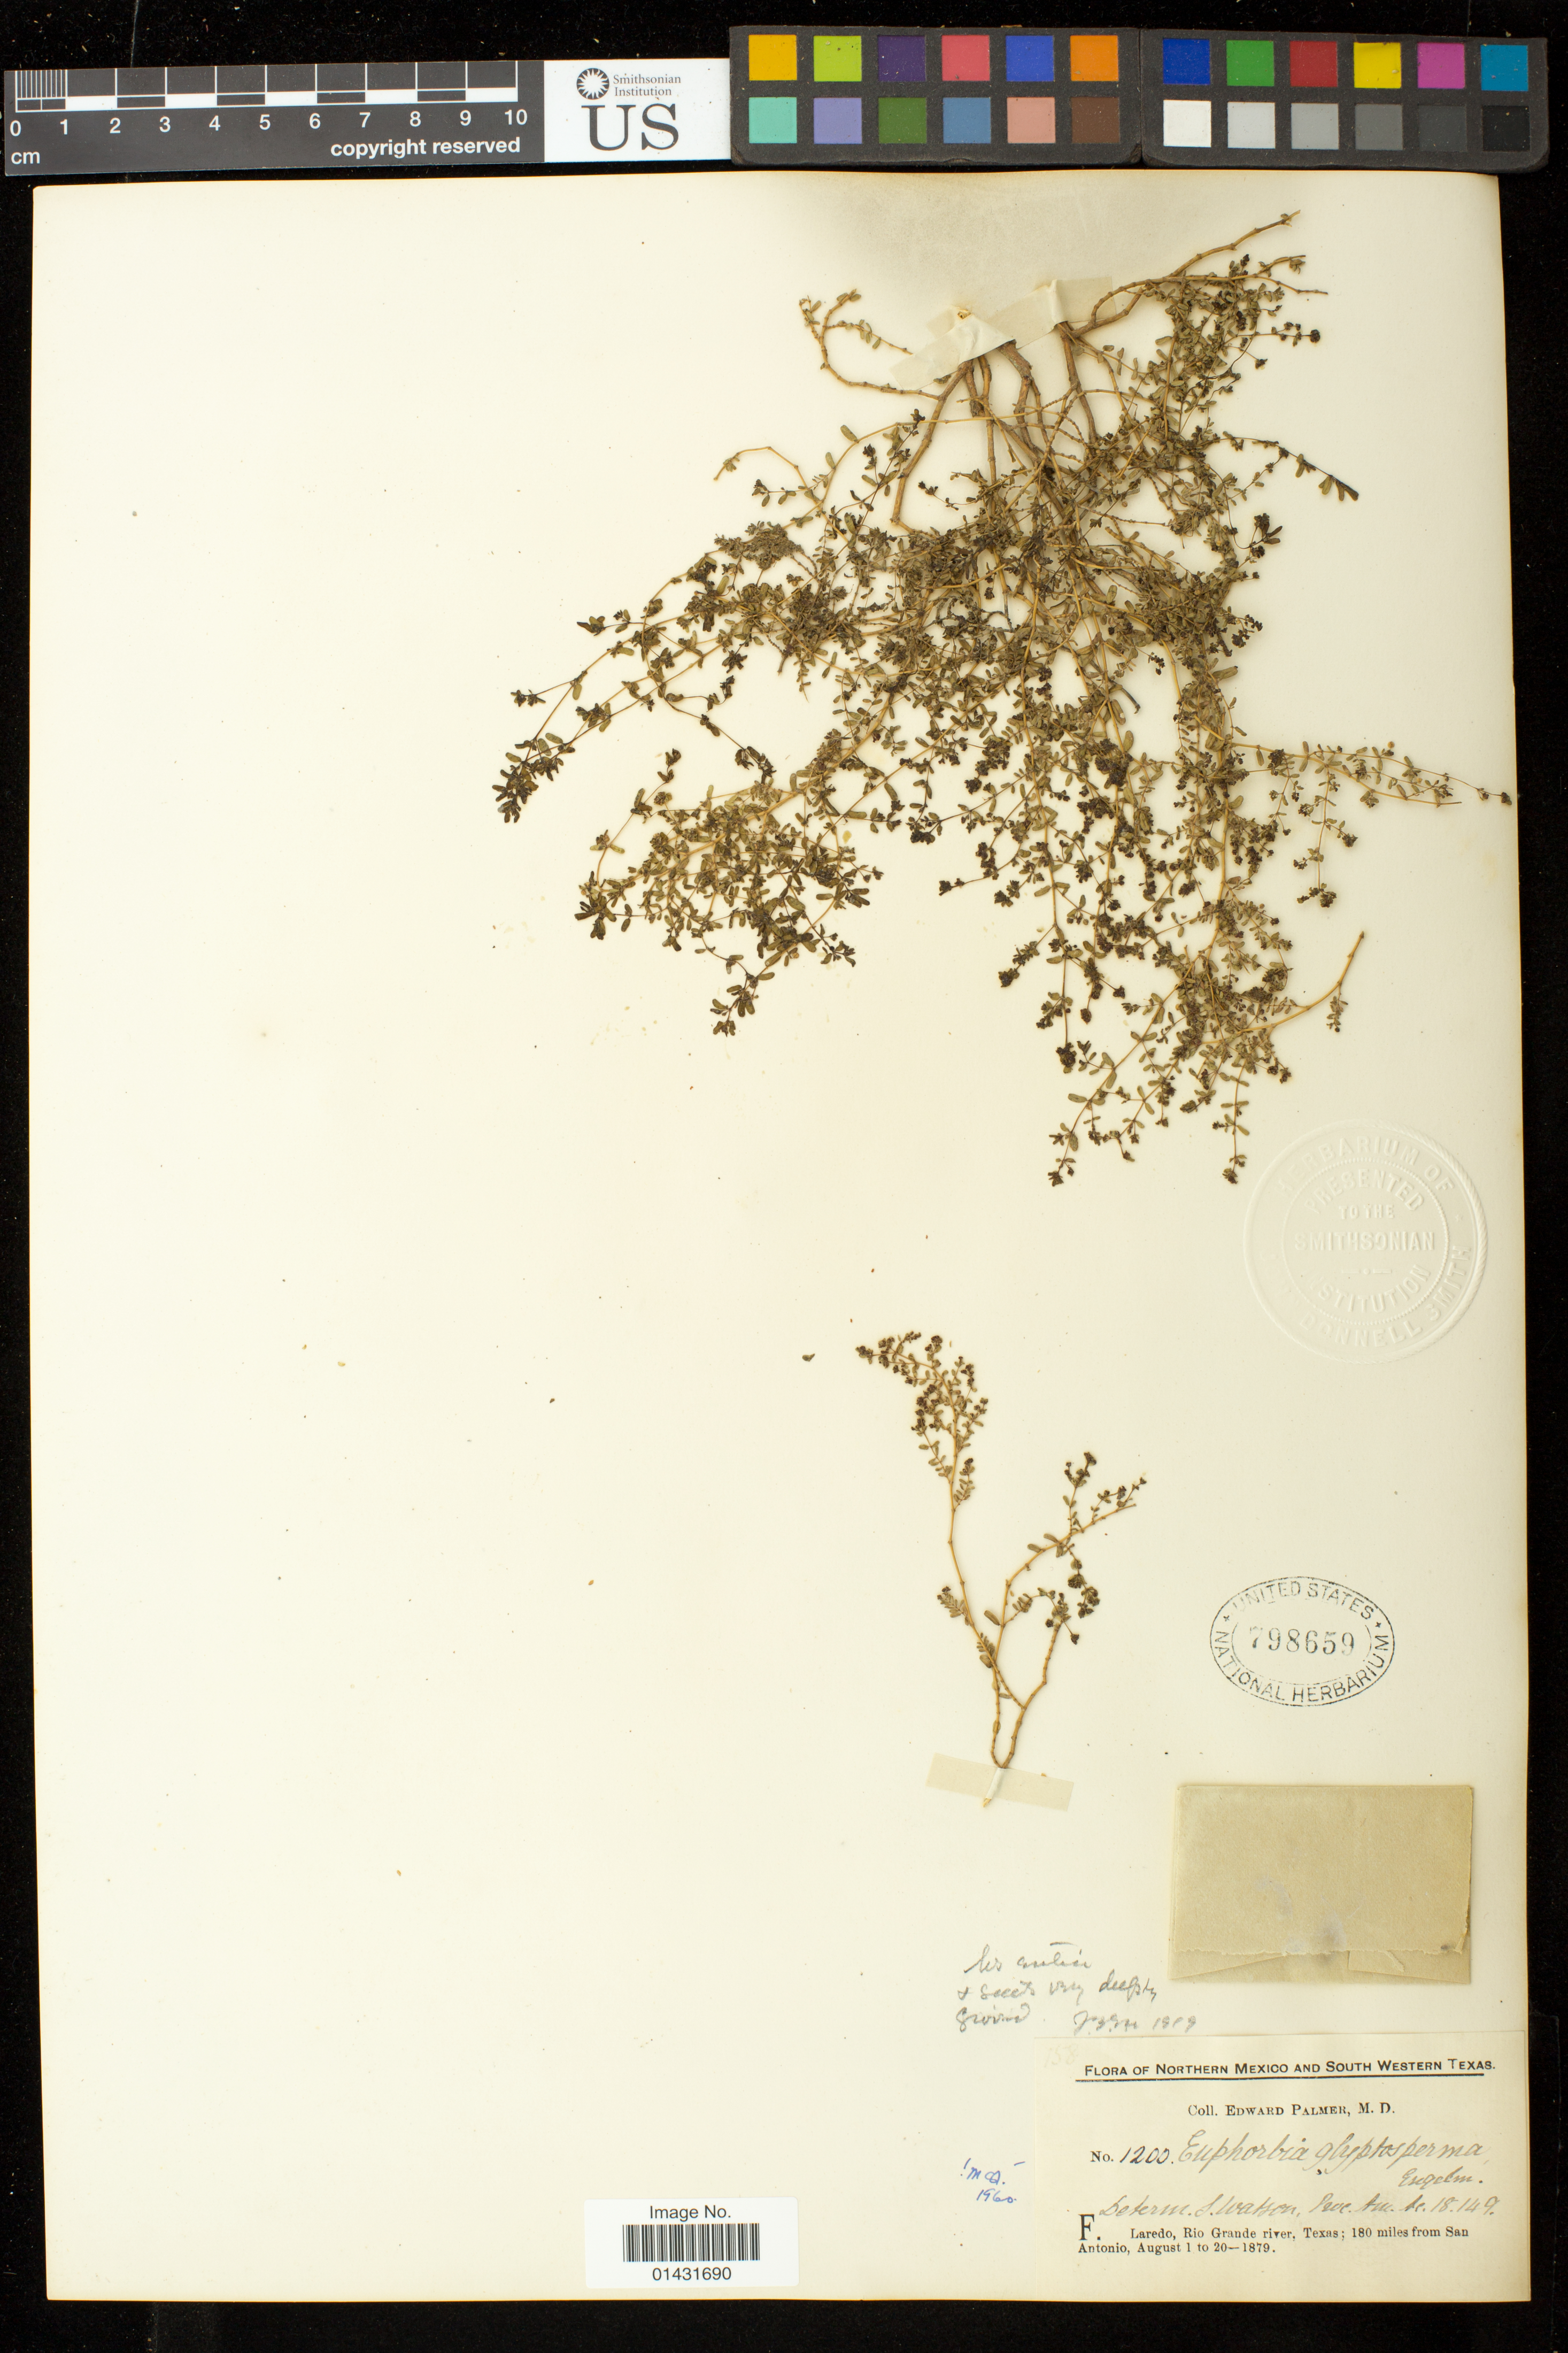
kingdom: Plantae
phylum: Tracheophyta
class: Magnoliopsida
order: Malpighiales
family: Euphorbiaceae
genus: Euphorbia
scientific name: Euphorbia glyptosperma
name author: Engelm.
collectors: E. Palmer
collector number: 1200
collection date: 1879-08-01/1879-08-20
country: United States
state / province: Texas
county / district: Webb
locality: Laredo, Rio Grande river, Texas; 180 miles from San Antonio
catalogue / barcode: US 798659